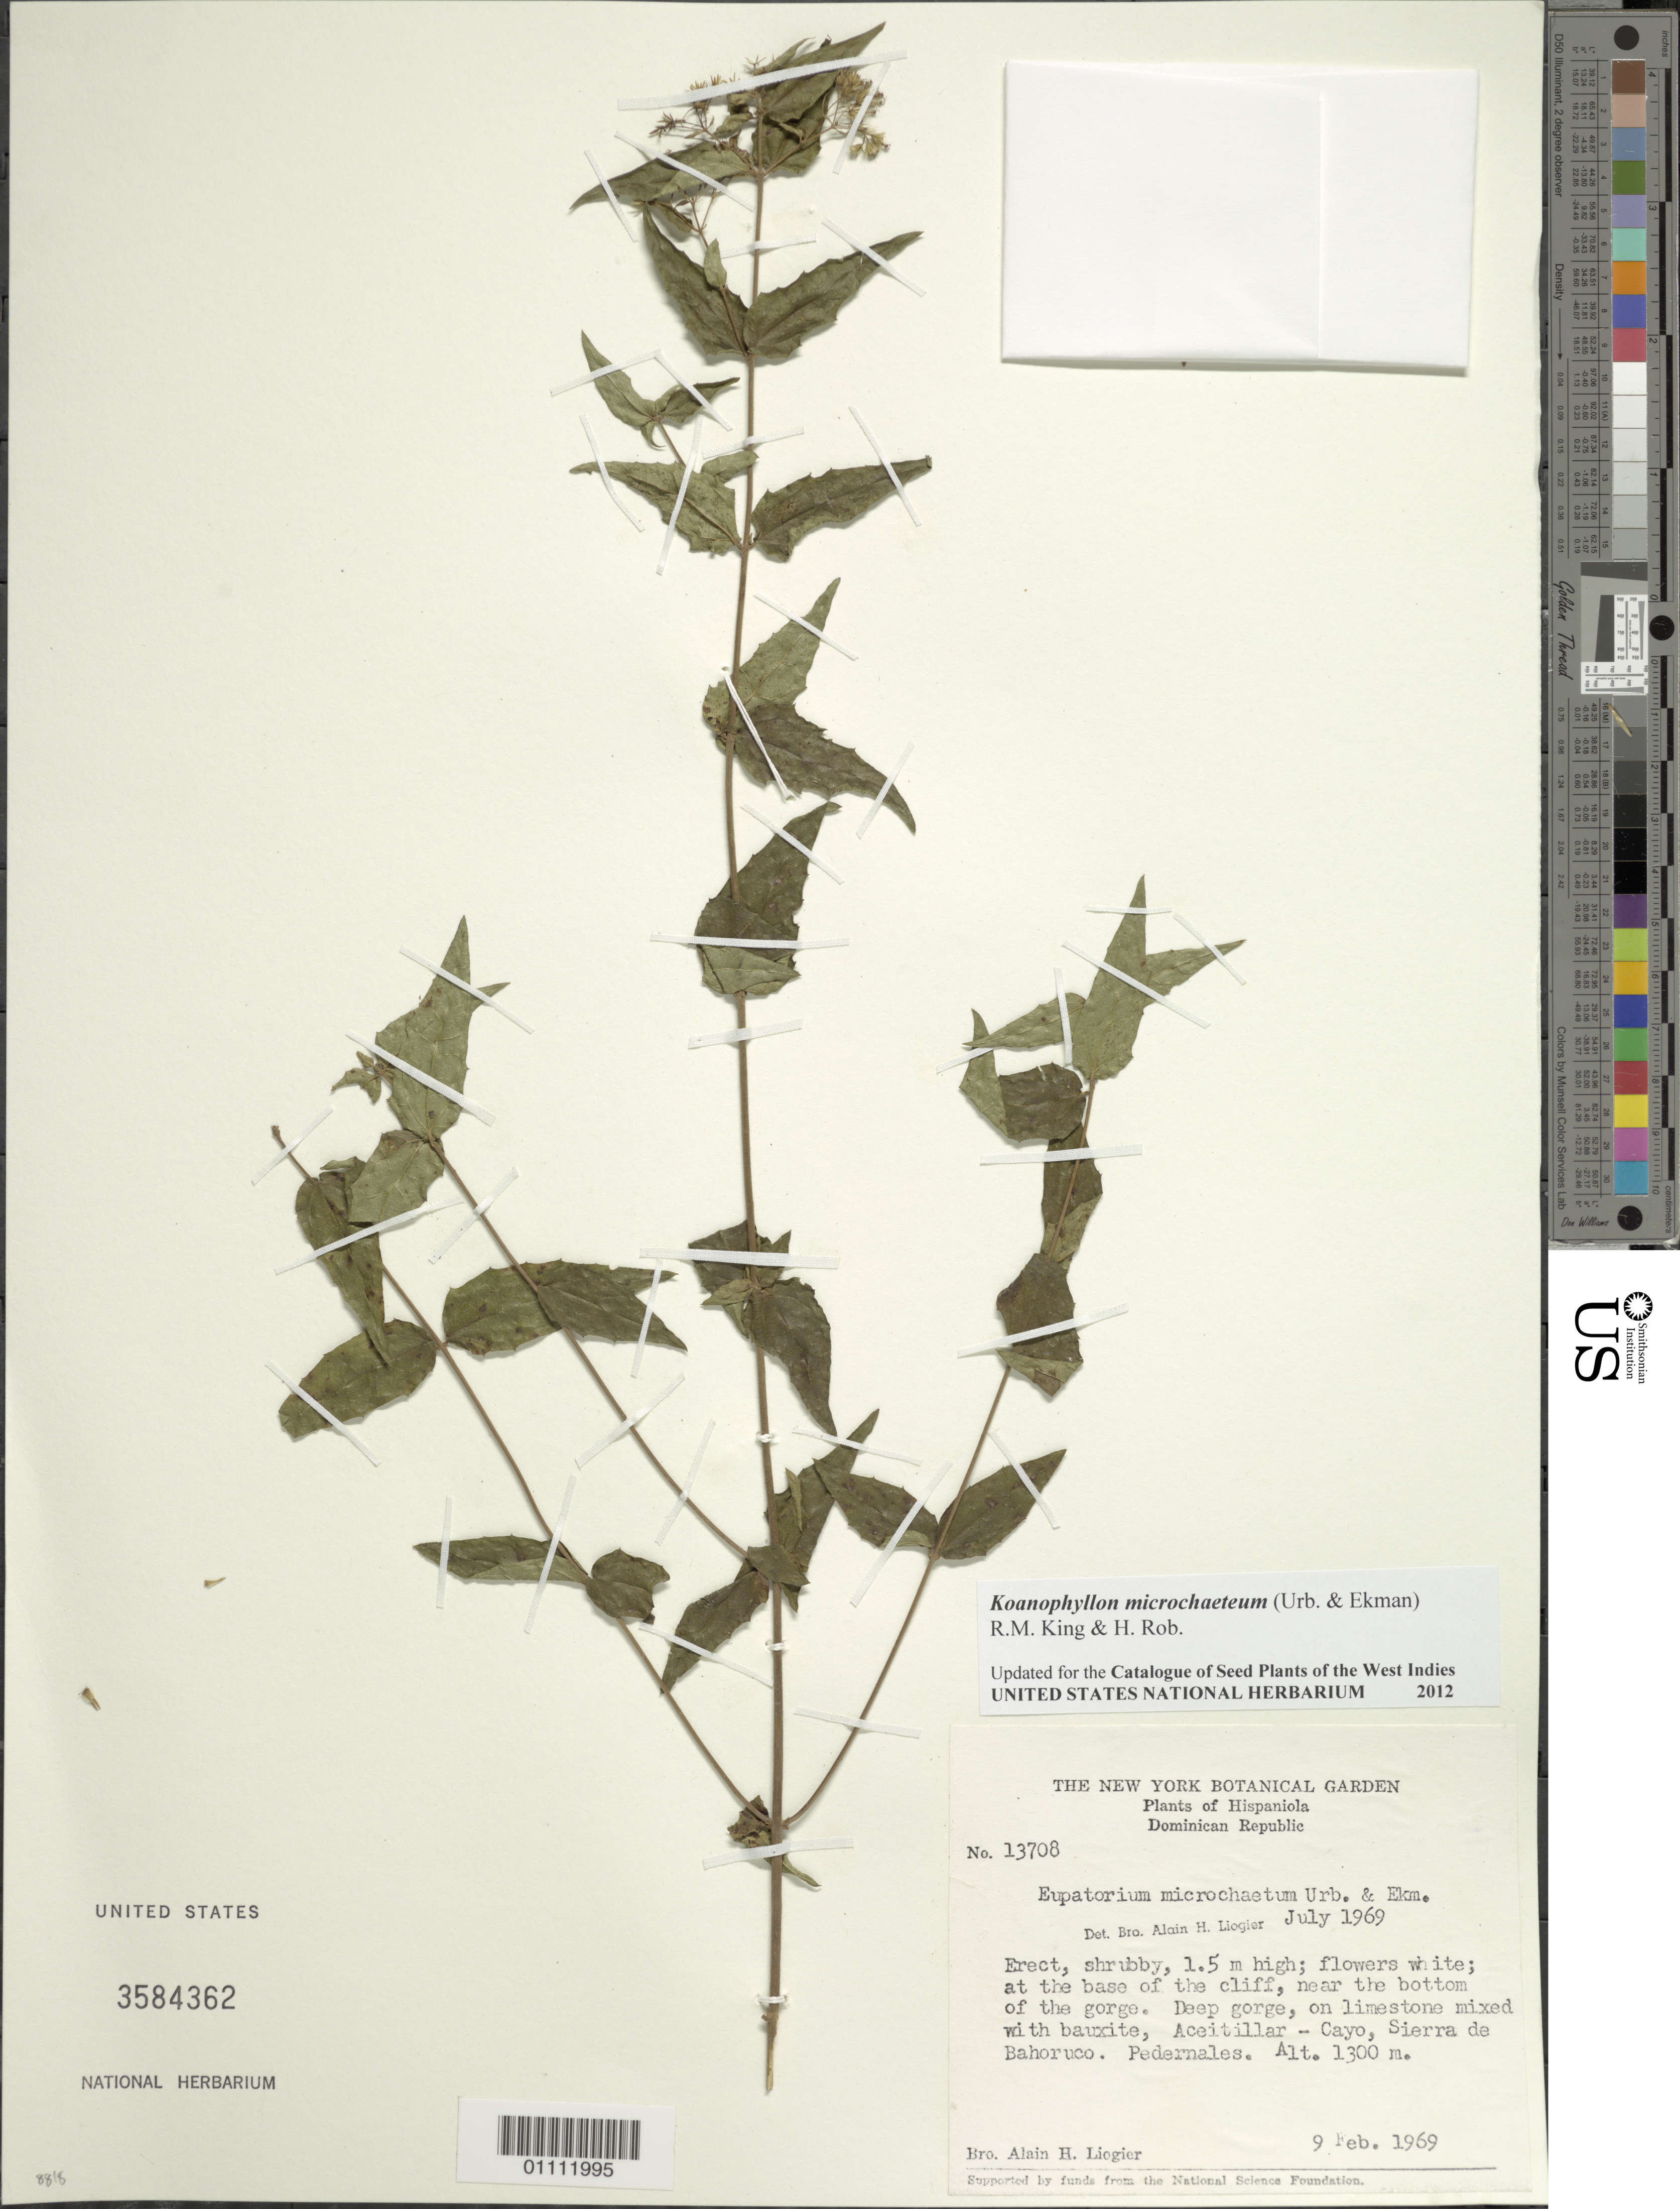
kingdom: Plantae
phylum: Tracheophyta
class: Magnoliopsida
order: Asterales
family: Asteraceae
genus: Koanophyllon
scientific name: Koanophyllon microchaetum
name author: (Urb. & Ekman) R.M. King & H. Rob.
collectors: A. H. Liogier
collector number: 13708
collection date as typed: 09 Feb 1969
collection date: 1969-02-09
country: Dominican Republic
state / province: Pedernales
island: Hispaniola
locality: Sierra del Bahoruco, Aceitillar - Cayo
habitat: Deep gorge, on limestone rocks, mixed with bauxite. At base of cliff, near the bottom of the gorge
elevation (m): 1300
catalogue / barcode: US 3584362